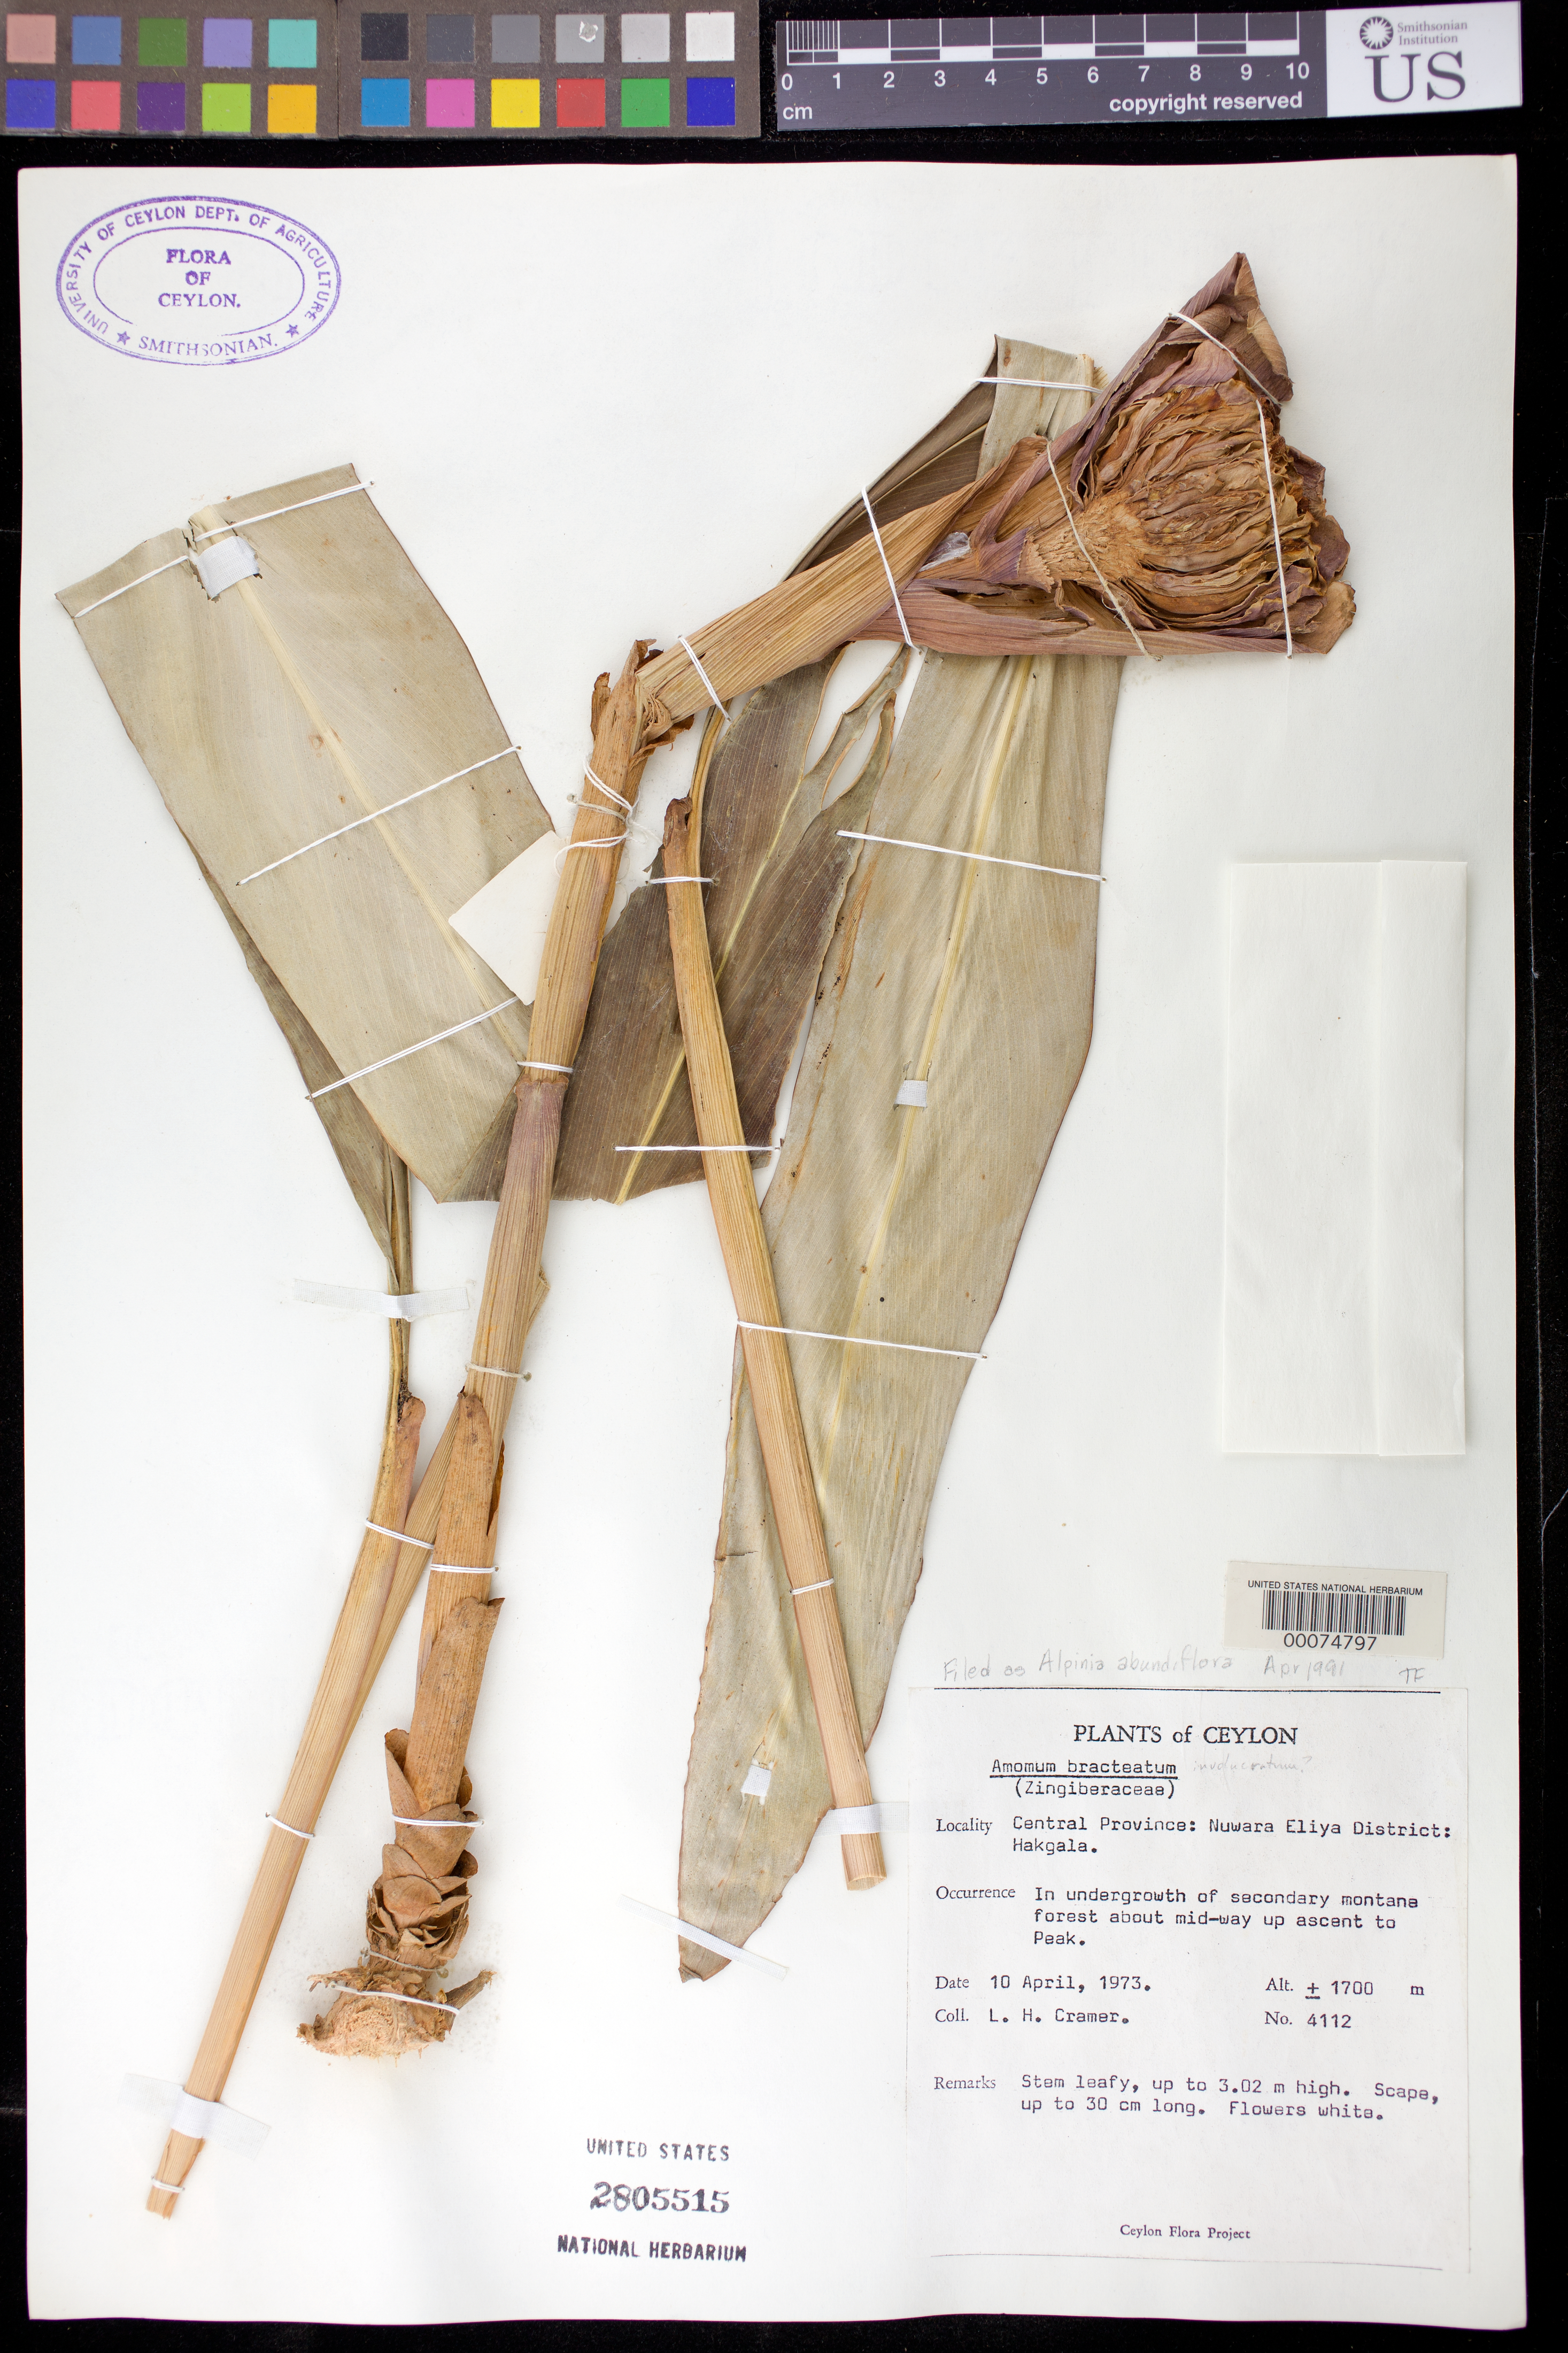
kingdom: Plantae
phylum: Tracheophyta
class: Liliopsida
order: Zingiberales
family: Zingiberaceae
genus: Alpinia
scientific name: Alpinia abundiflora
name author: Burtt & R.M. Sm.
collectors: L. H. Cramer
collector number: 4112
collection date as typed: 10 Apr 1973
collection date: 1973-04-10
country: Sri Lanka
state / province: Central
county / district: Nuwara Eliya Dist.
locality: Hakgala, about midway up ascent to peak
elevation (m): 1700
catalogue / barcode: US 2805515